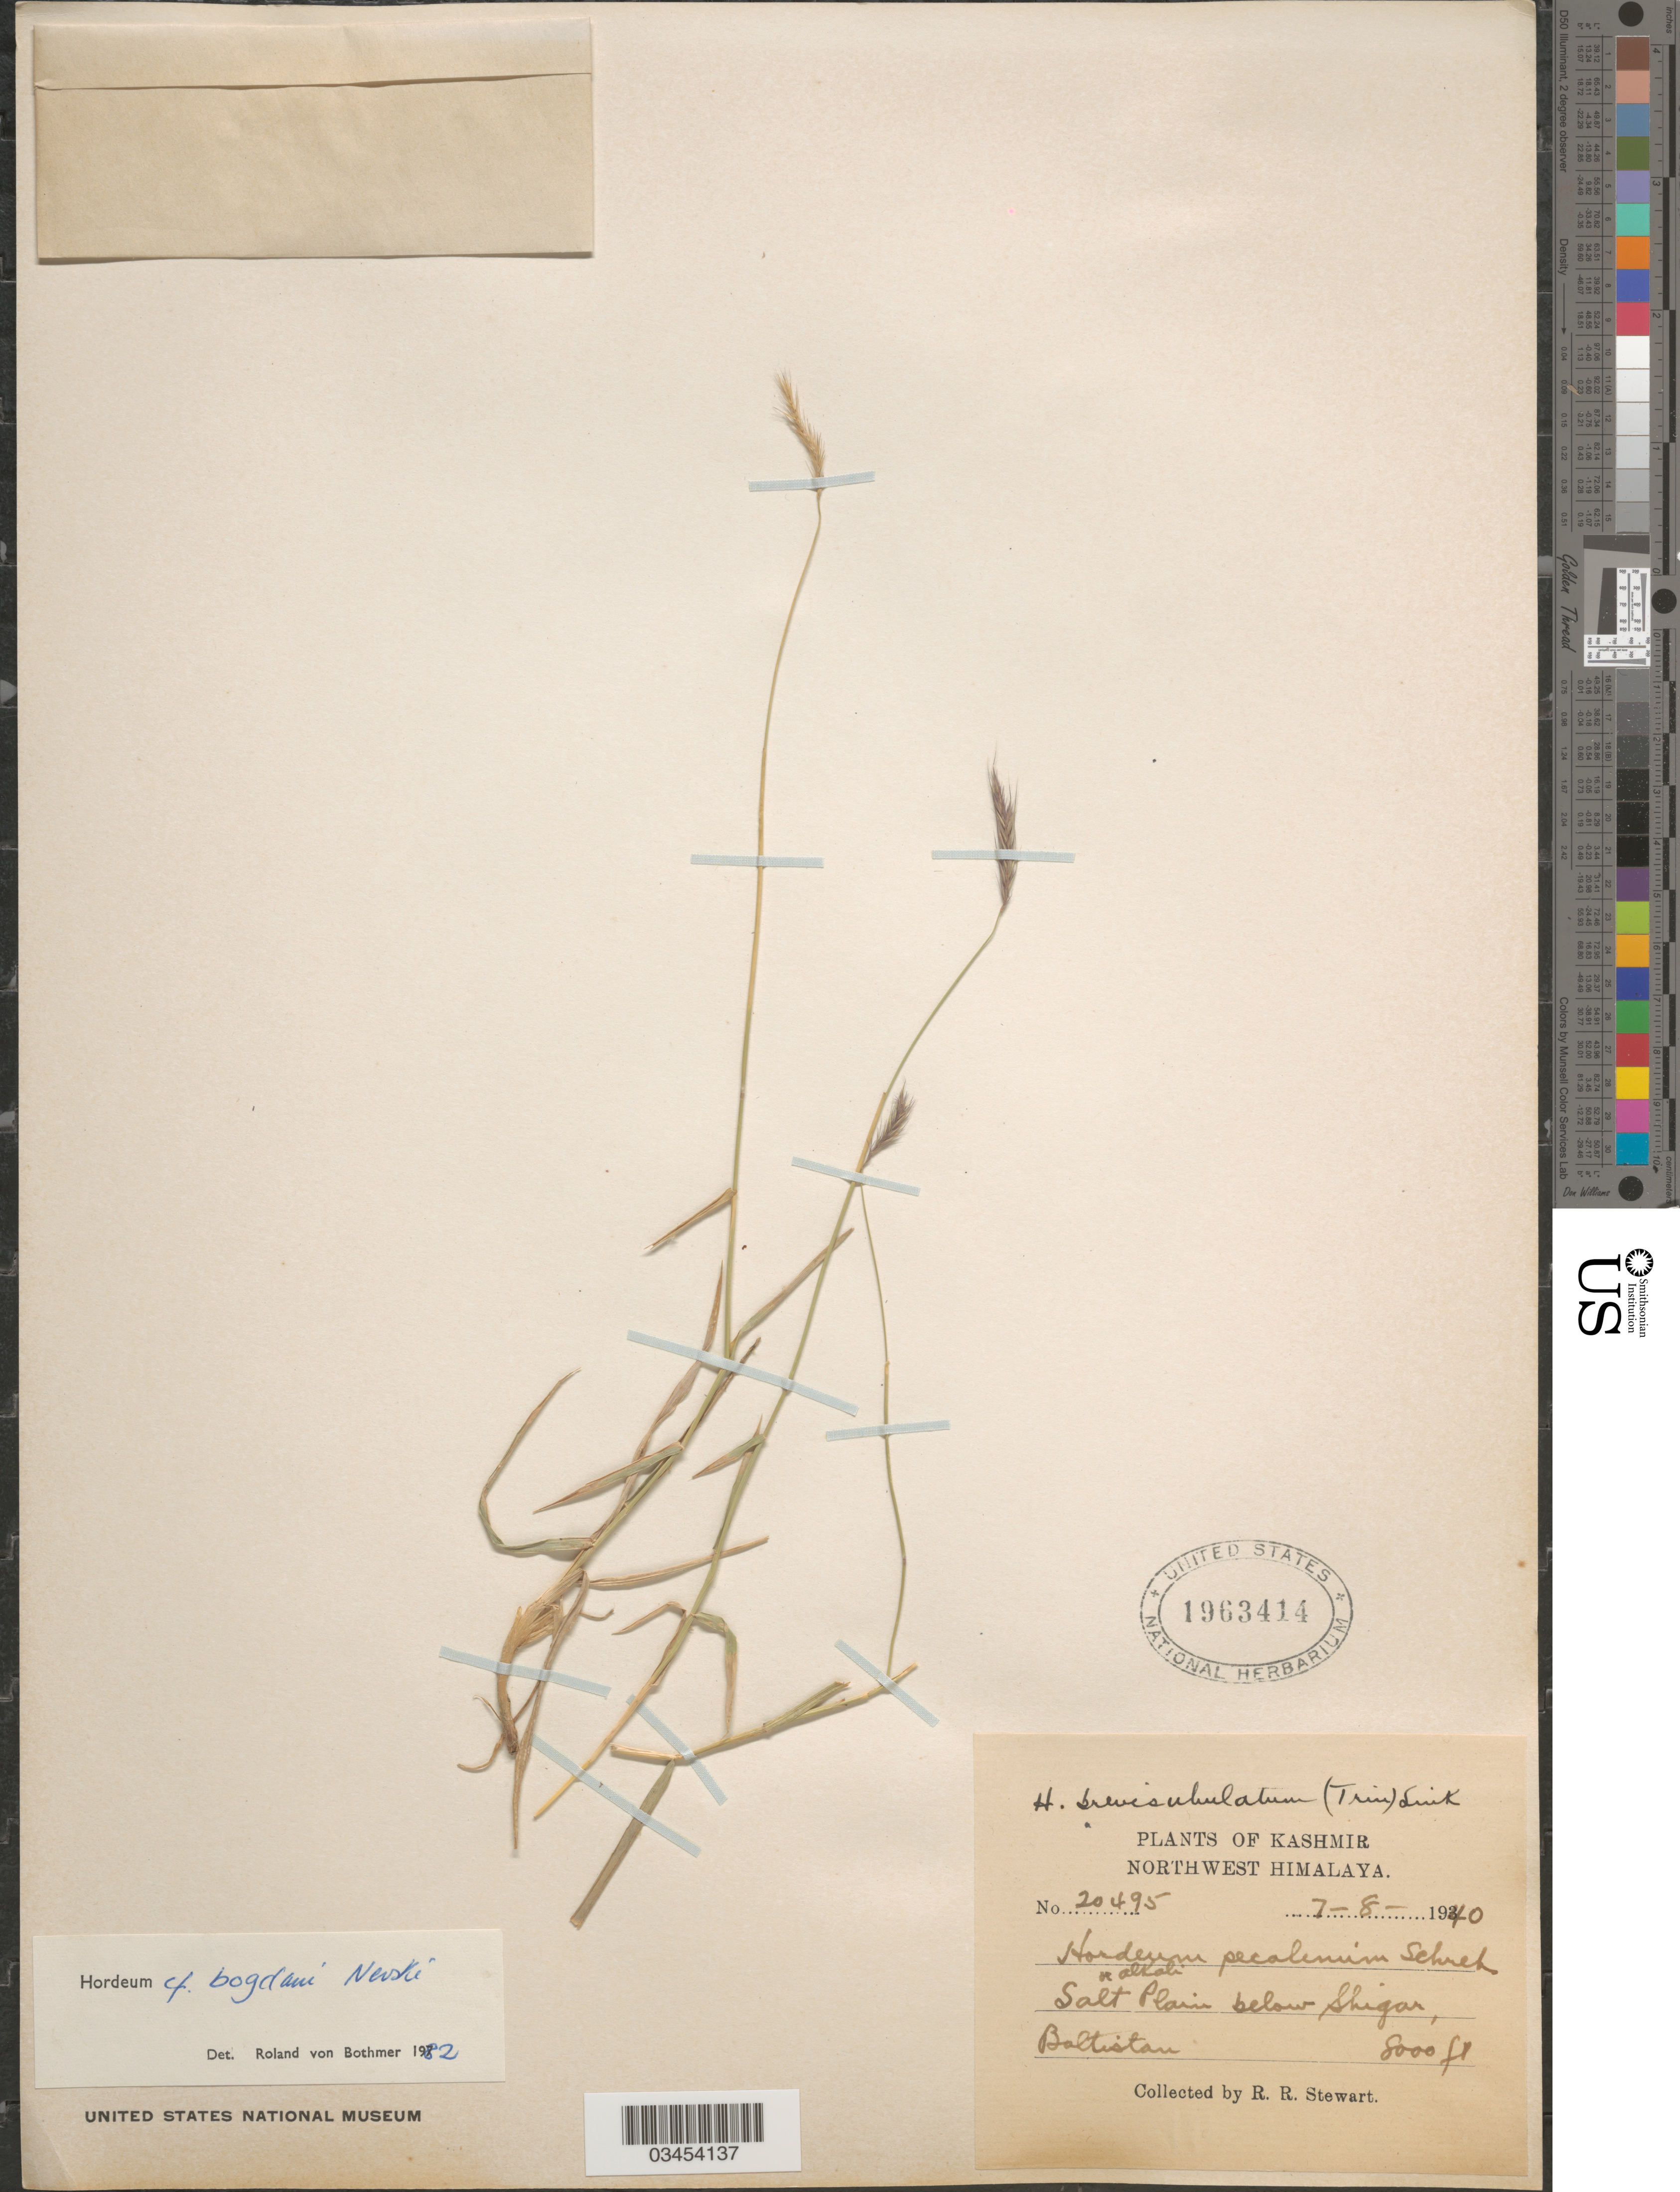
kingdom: Plantae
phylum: Tracheophyta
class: Liliopsida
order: Poales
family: Poaceae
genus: Hordeum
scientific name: Hordeum bogdanii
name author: Wilensky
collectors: R. Stewart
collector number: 20495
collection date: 1940-08-07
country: India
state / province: Jammu and Kashmir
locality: Kashmir. Northwest Himalaya. Salt Plain below Shigar, Baltistan.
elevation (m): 2438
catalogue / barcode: US 1963414